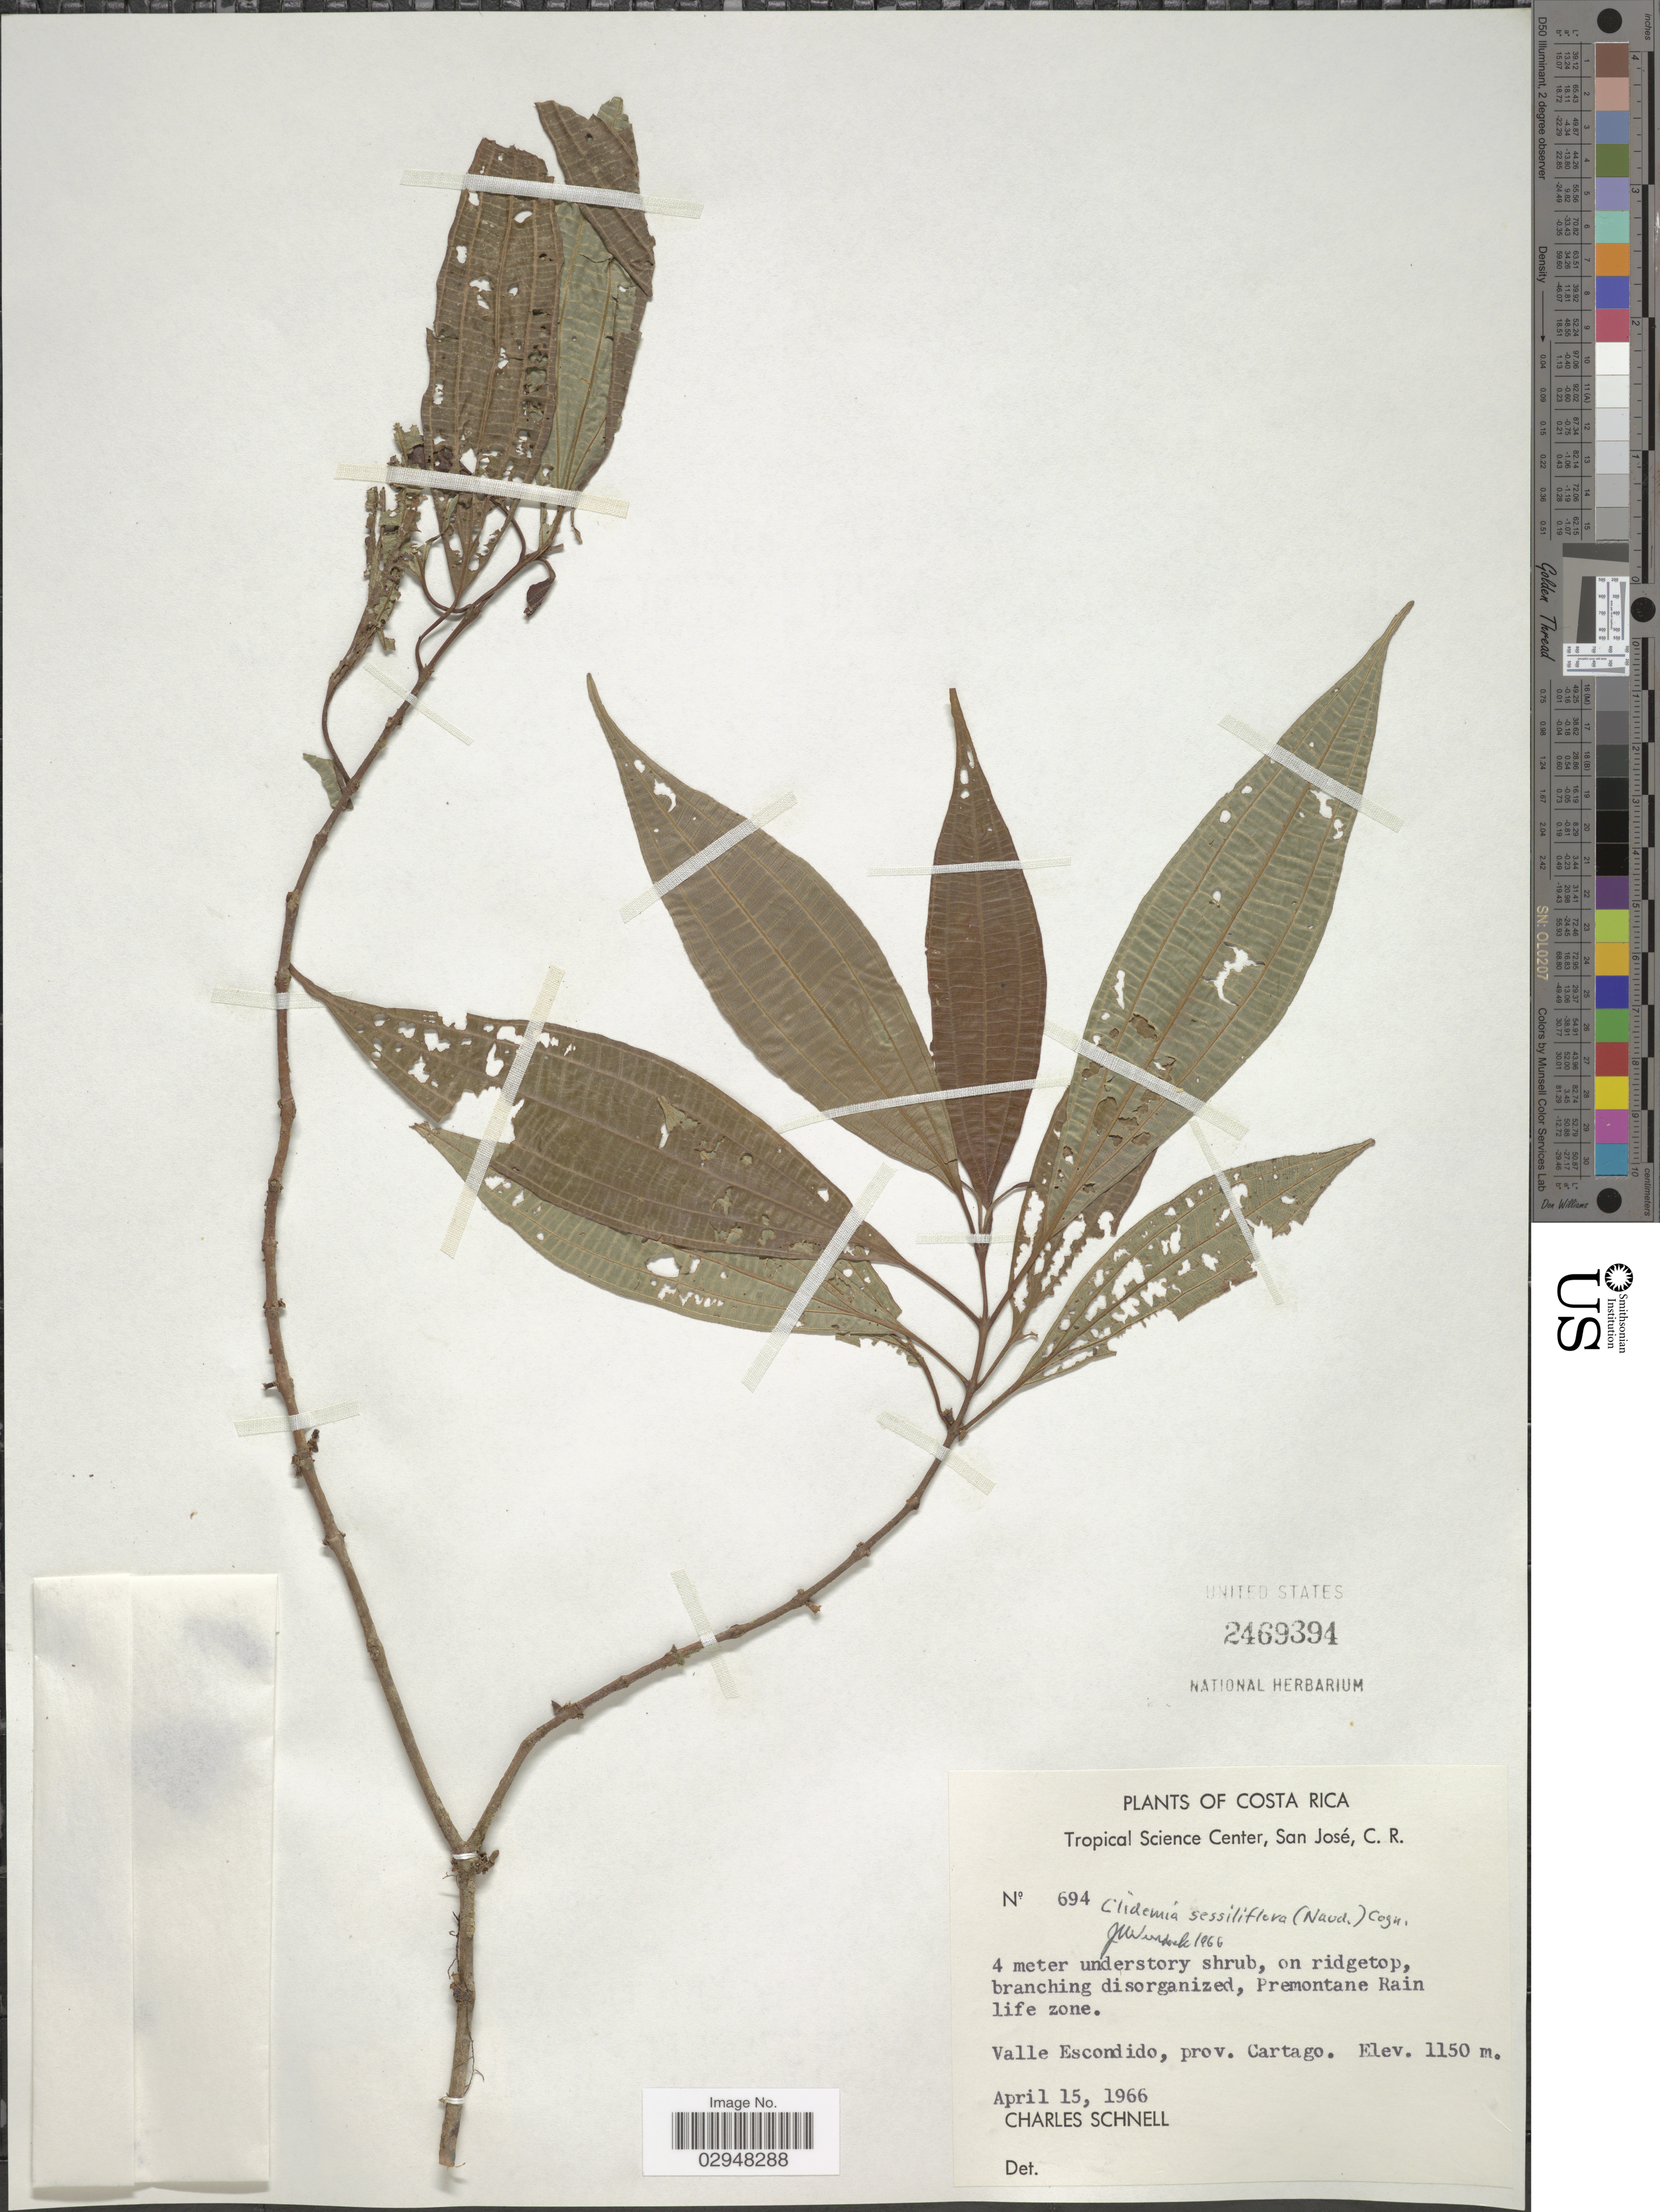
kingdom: Plantae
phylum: Tracheophyta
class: Magnoliopsida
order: Myrtales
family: Melastomataceae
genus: Clidemia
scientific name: Clidemia sessiliflora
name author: (Naudin) Cogn.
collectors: C. Schnell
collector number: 694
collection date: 1966-04-15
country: Costa Rica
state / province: Cartago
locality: Premontane Rain life zone, Valle Escondido.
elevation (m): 1150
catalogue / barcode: US 2469394